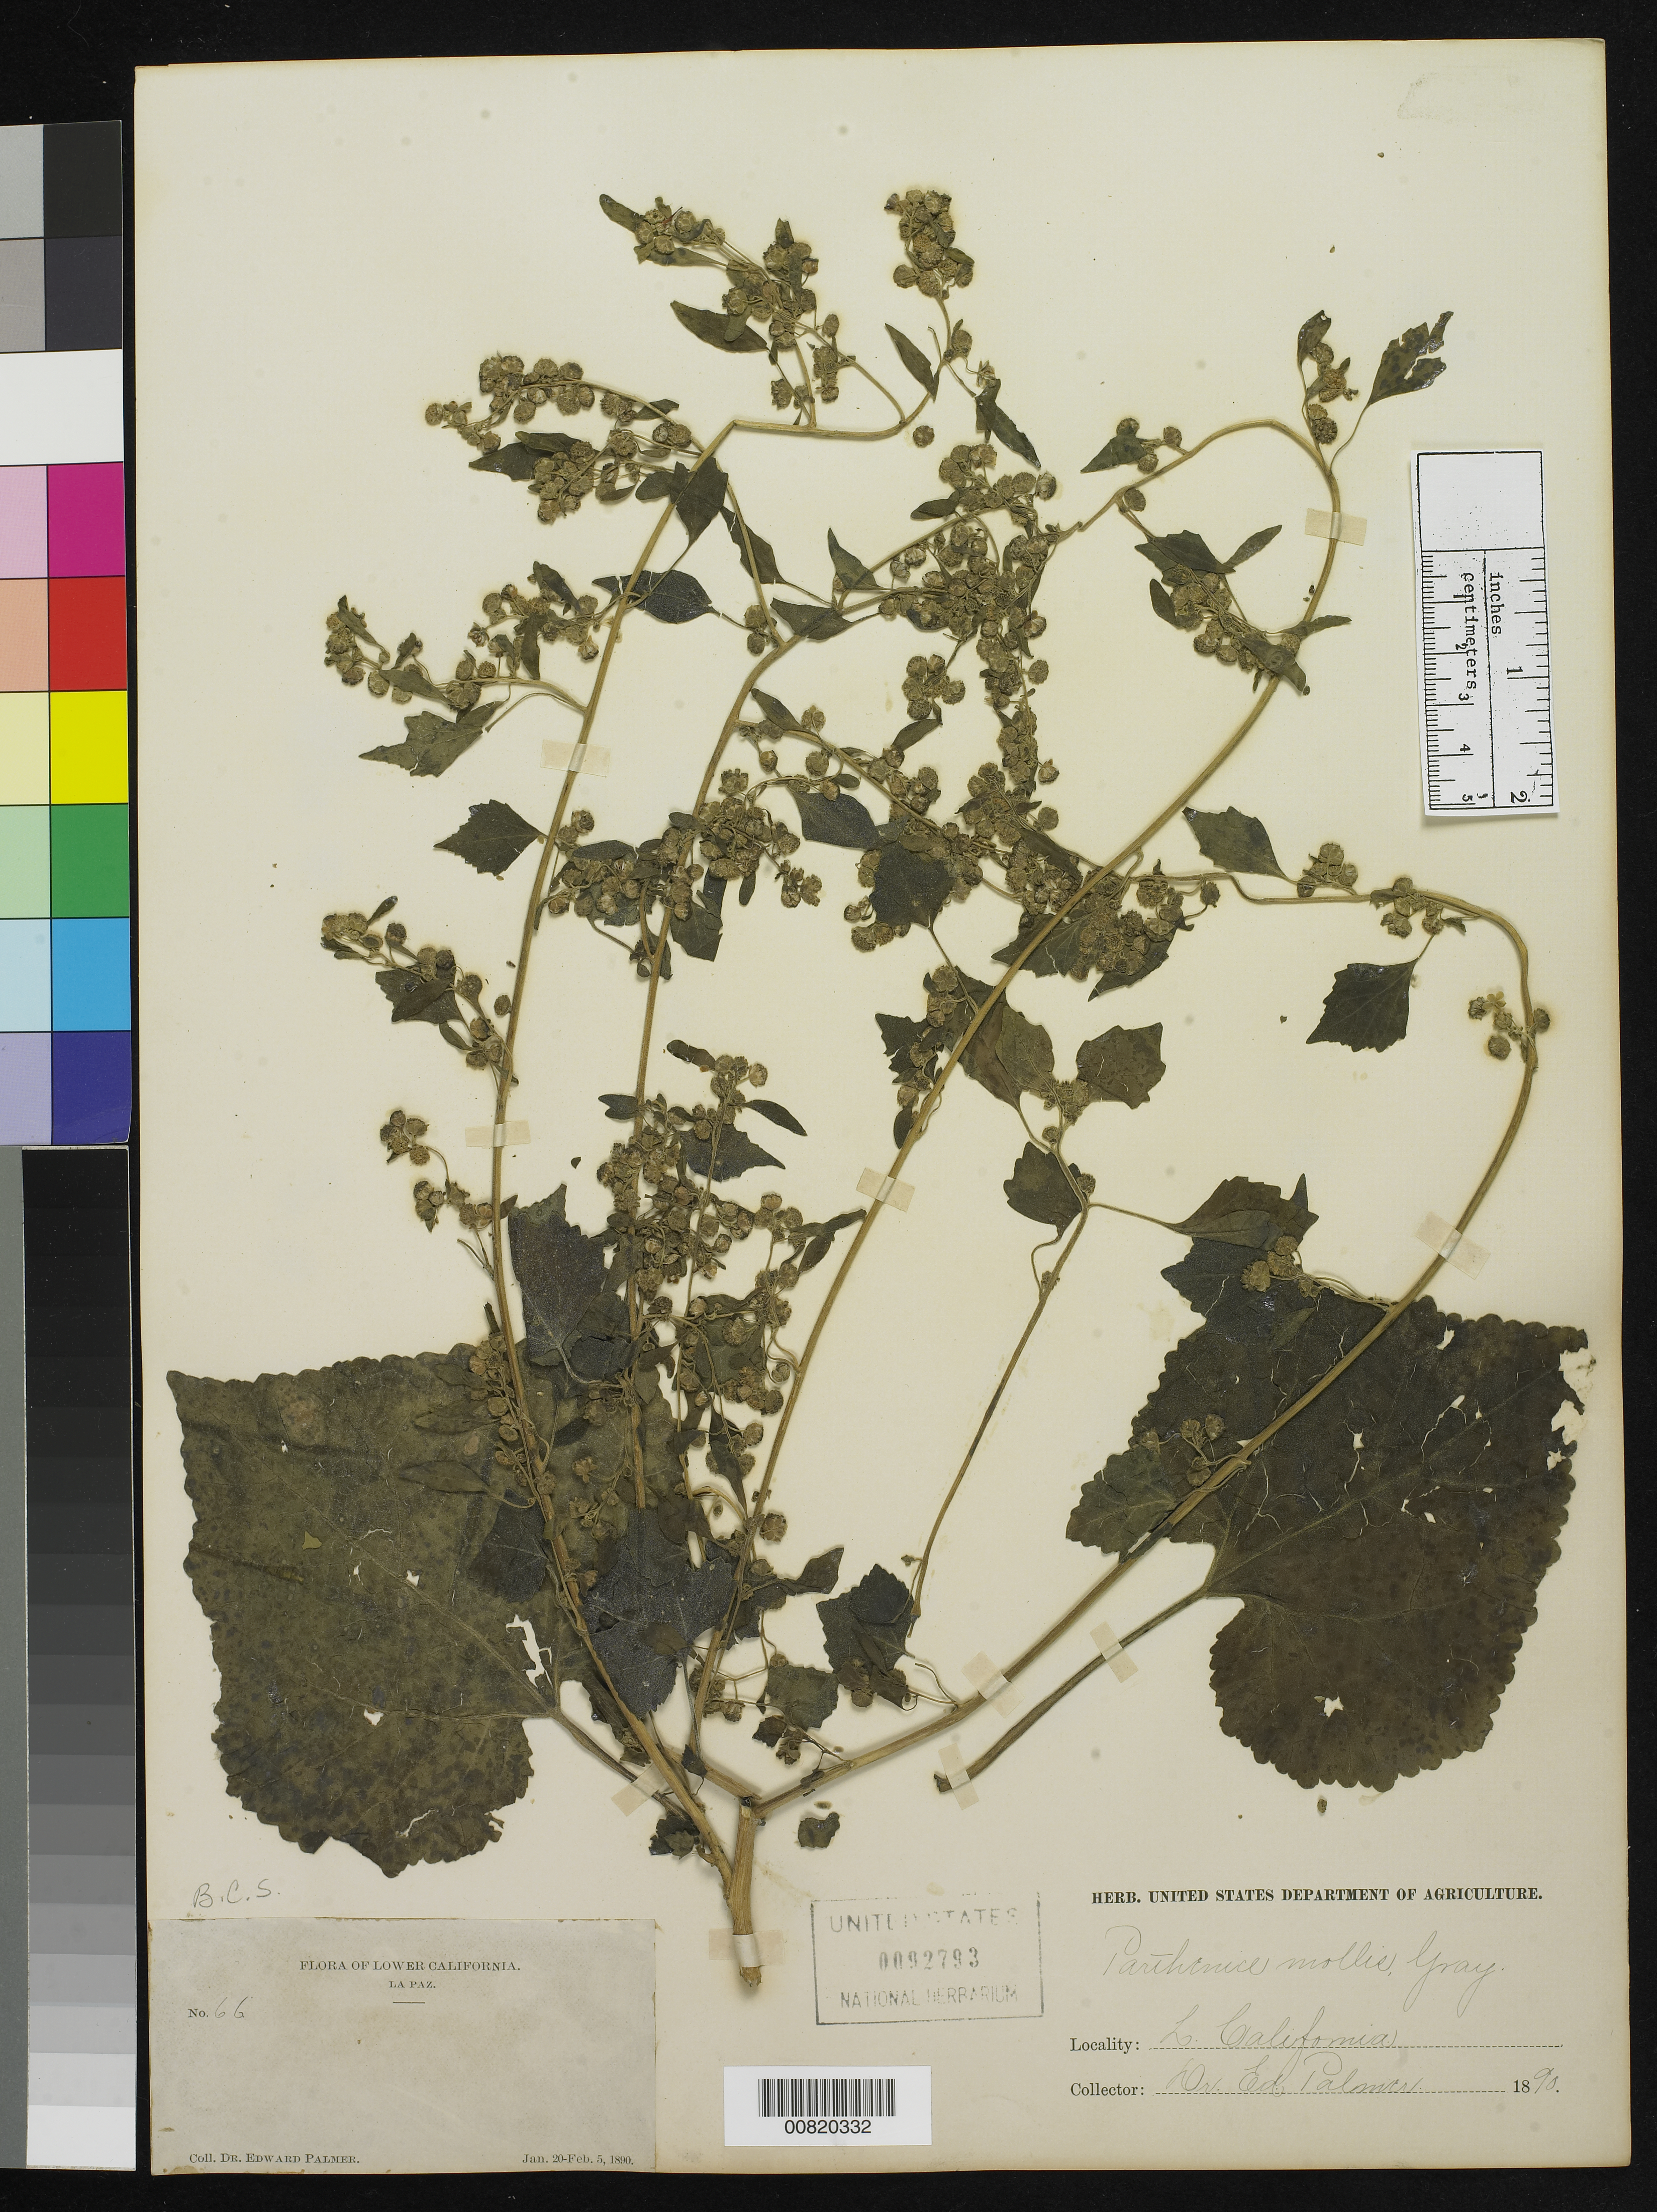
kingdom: Plantae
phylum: Tracheophyta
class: Magnoliopsida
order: Asterales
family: Asteraceae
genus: Parthenice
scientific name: Parthenice mollis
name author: A. Gray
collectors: E. Palmer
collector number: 66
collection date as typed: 20 Jan 1890 to 05 Feb 1890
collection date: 1890-01-20/1890-02-05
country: Mexico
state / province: Baja California Sur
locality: La Paz, Baja California Sur.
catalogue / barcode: US 92793